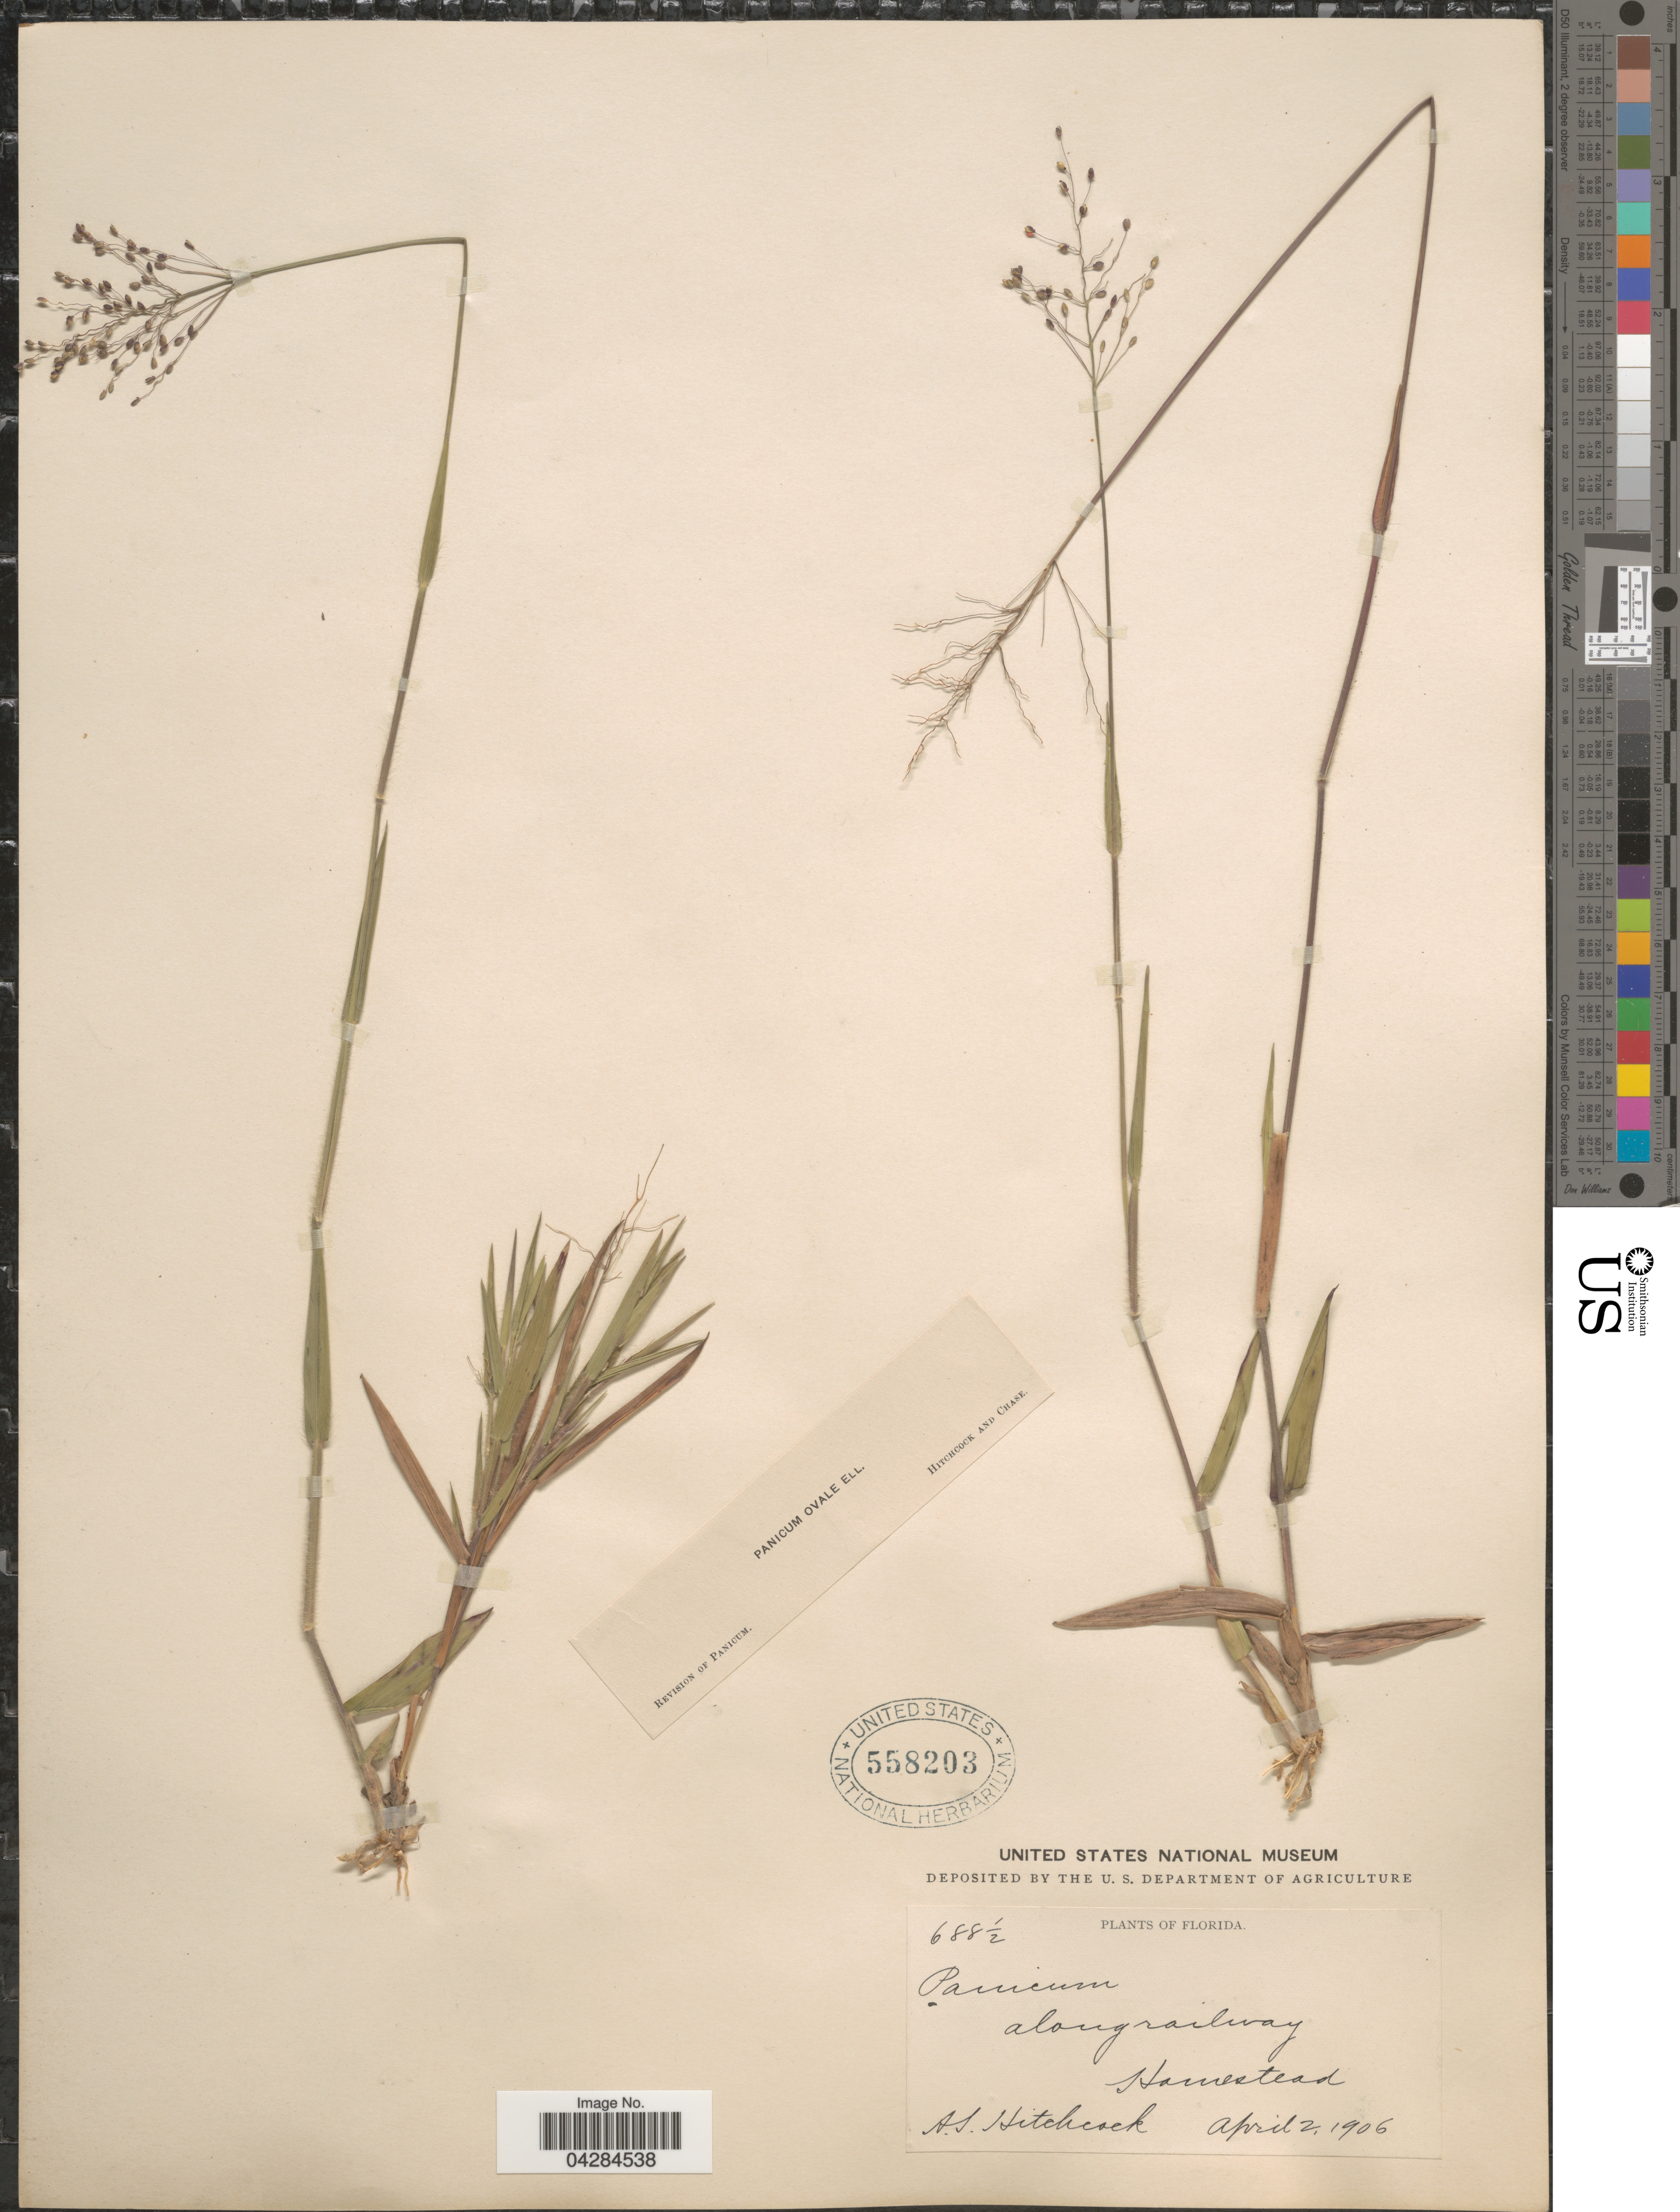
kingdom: Plantae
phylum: Tracheophyta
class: Liliopsida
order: Poales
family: Poaceae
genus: Dichanthelium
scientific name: Dichanthelium ovale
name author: (Elliott) Gould & C.A. Clark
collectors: A. S. Hitchcock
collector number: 688½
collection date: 1906-04-02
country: United States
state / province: Florida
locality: Along railway. Homestead.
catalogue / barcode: US 558203